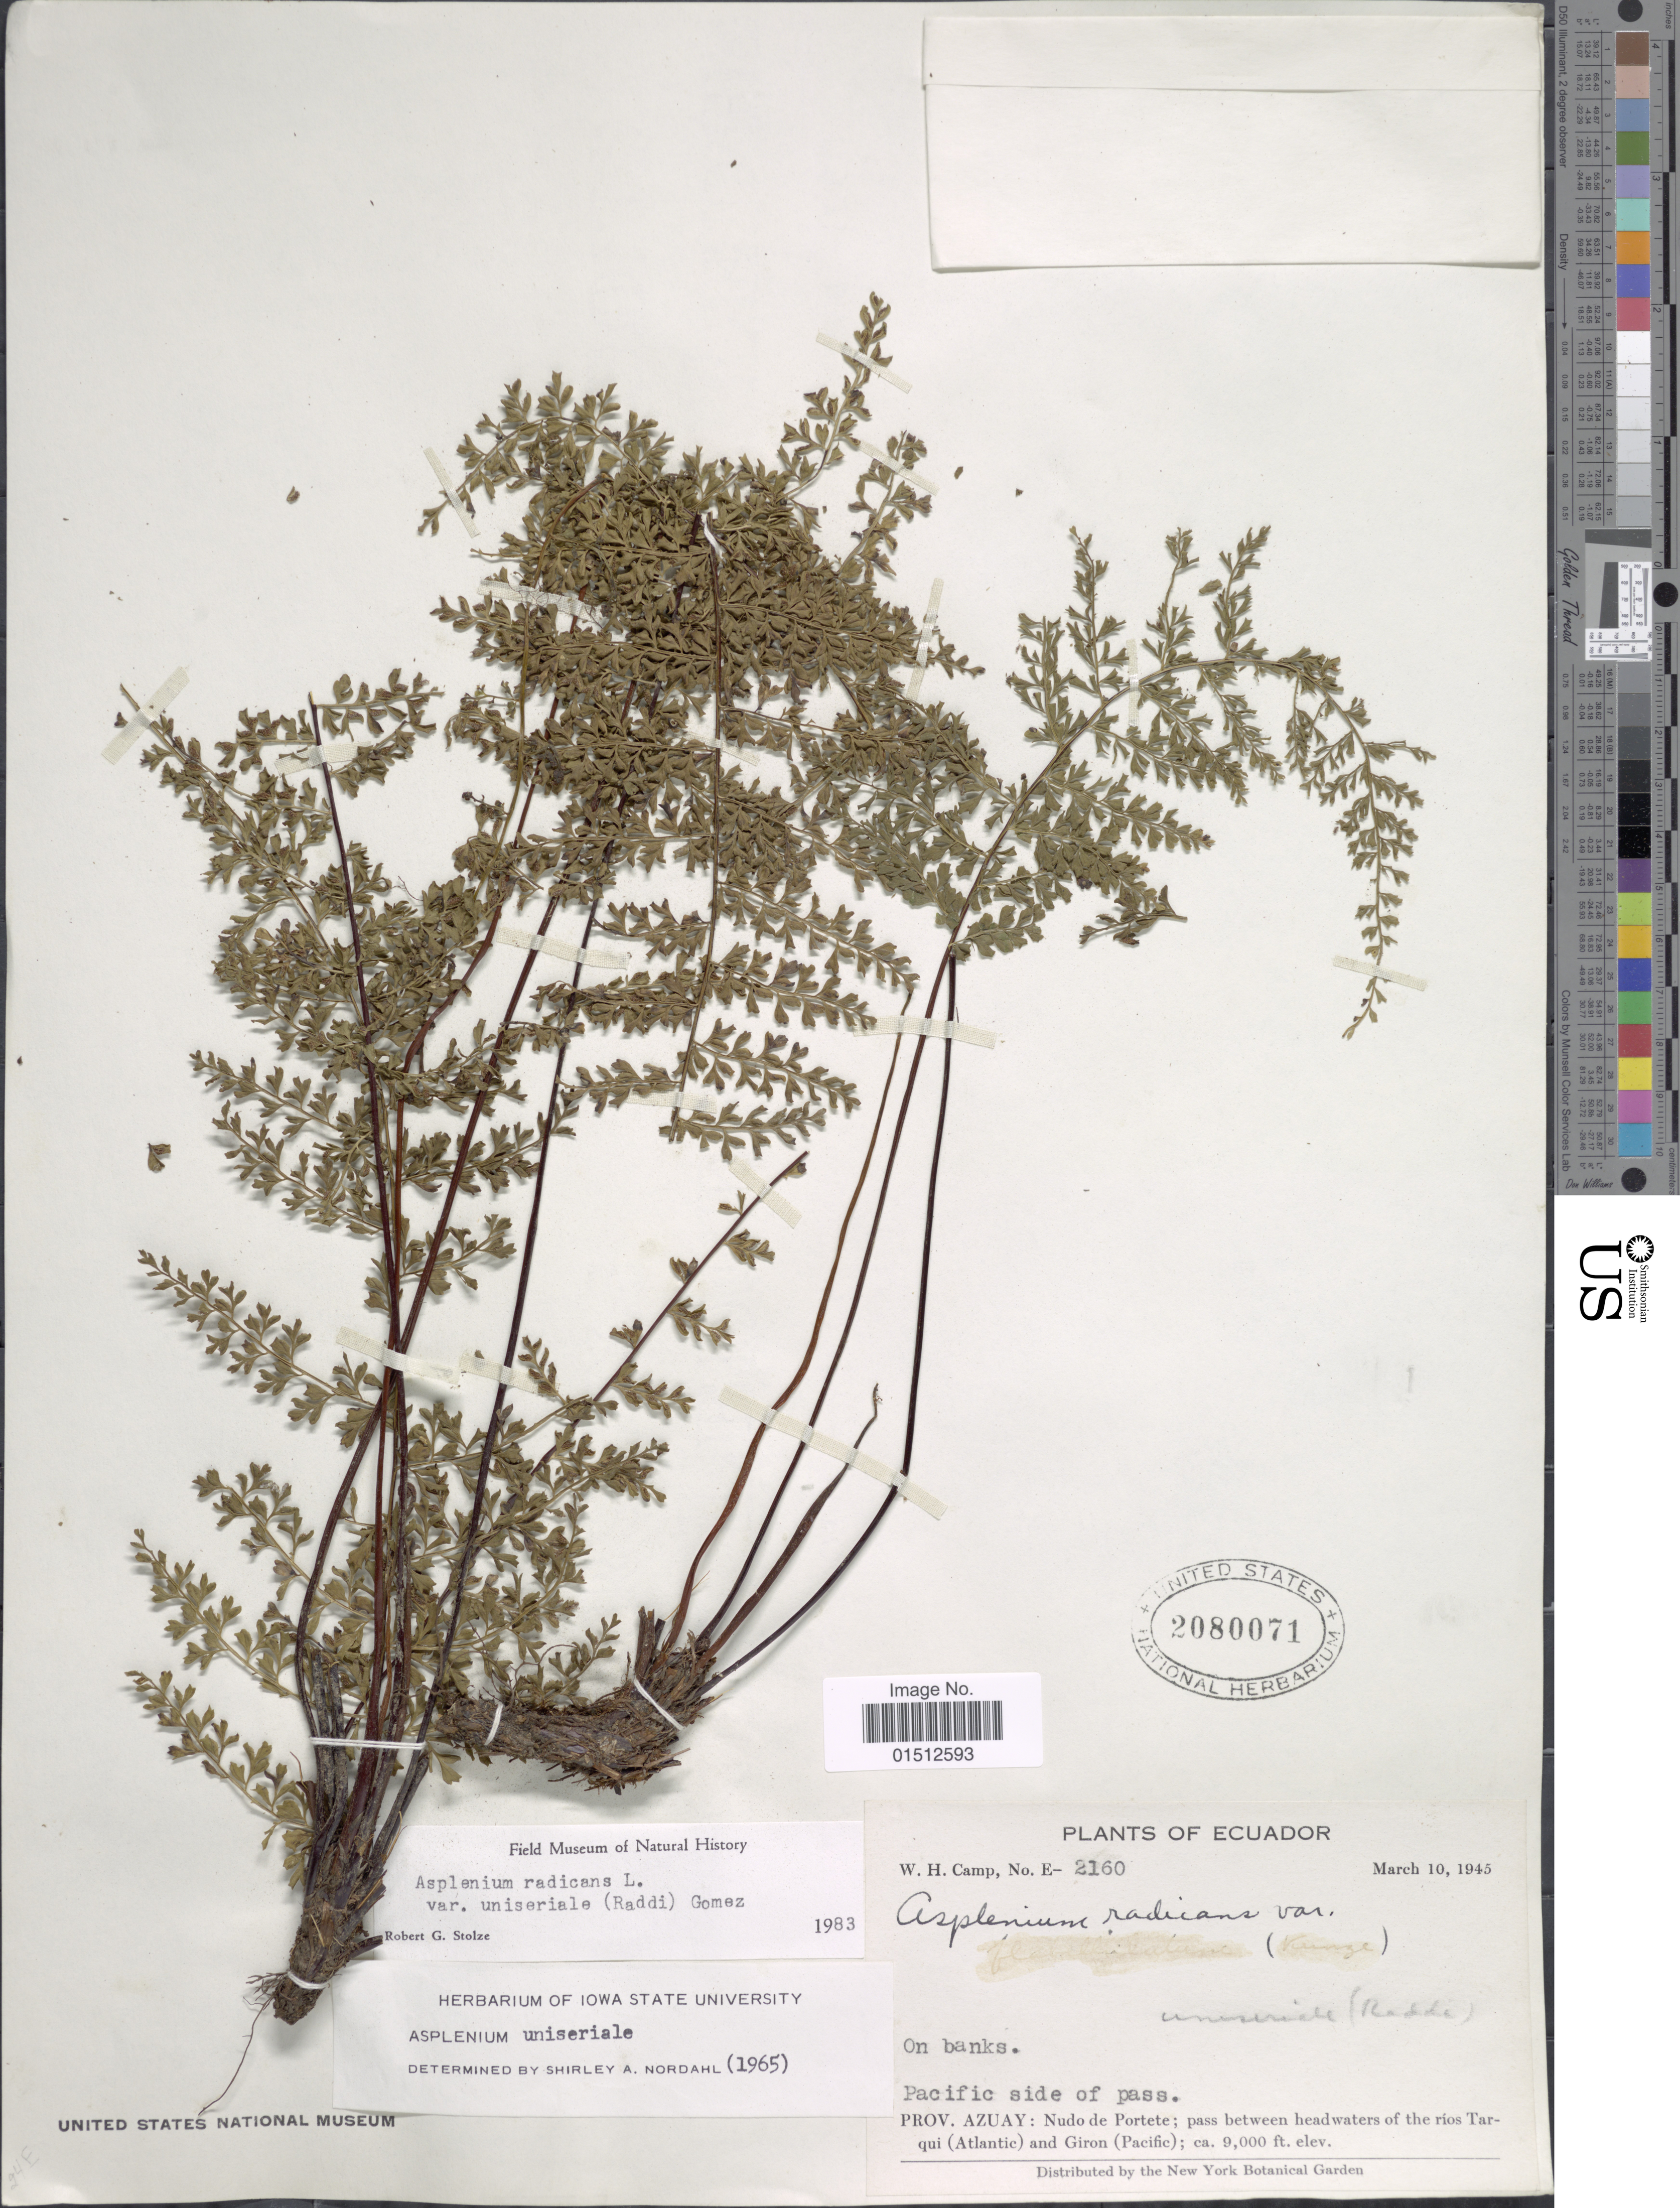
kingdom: Plantae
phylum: Tracheophyta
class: Polypodiopsida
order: Polypodiales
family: Aspleniaceae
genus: Asplenium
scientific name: Asplenium radicans var. uniserale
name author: (Raddi) L.D. Gómez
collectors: W. H. Camp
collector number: E-2160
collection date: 1945-03-10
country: Ecuador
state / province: Azuay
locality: Ecuador, Pacific side of pass. Prov. Azuay: Nudo de Portete; pass between headwaters of the rios Tarqui (Atlantic) and Giron (Pacific).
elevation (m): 2743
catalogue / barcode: US 2080071